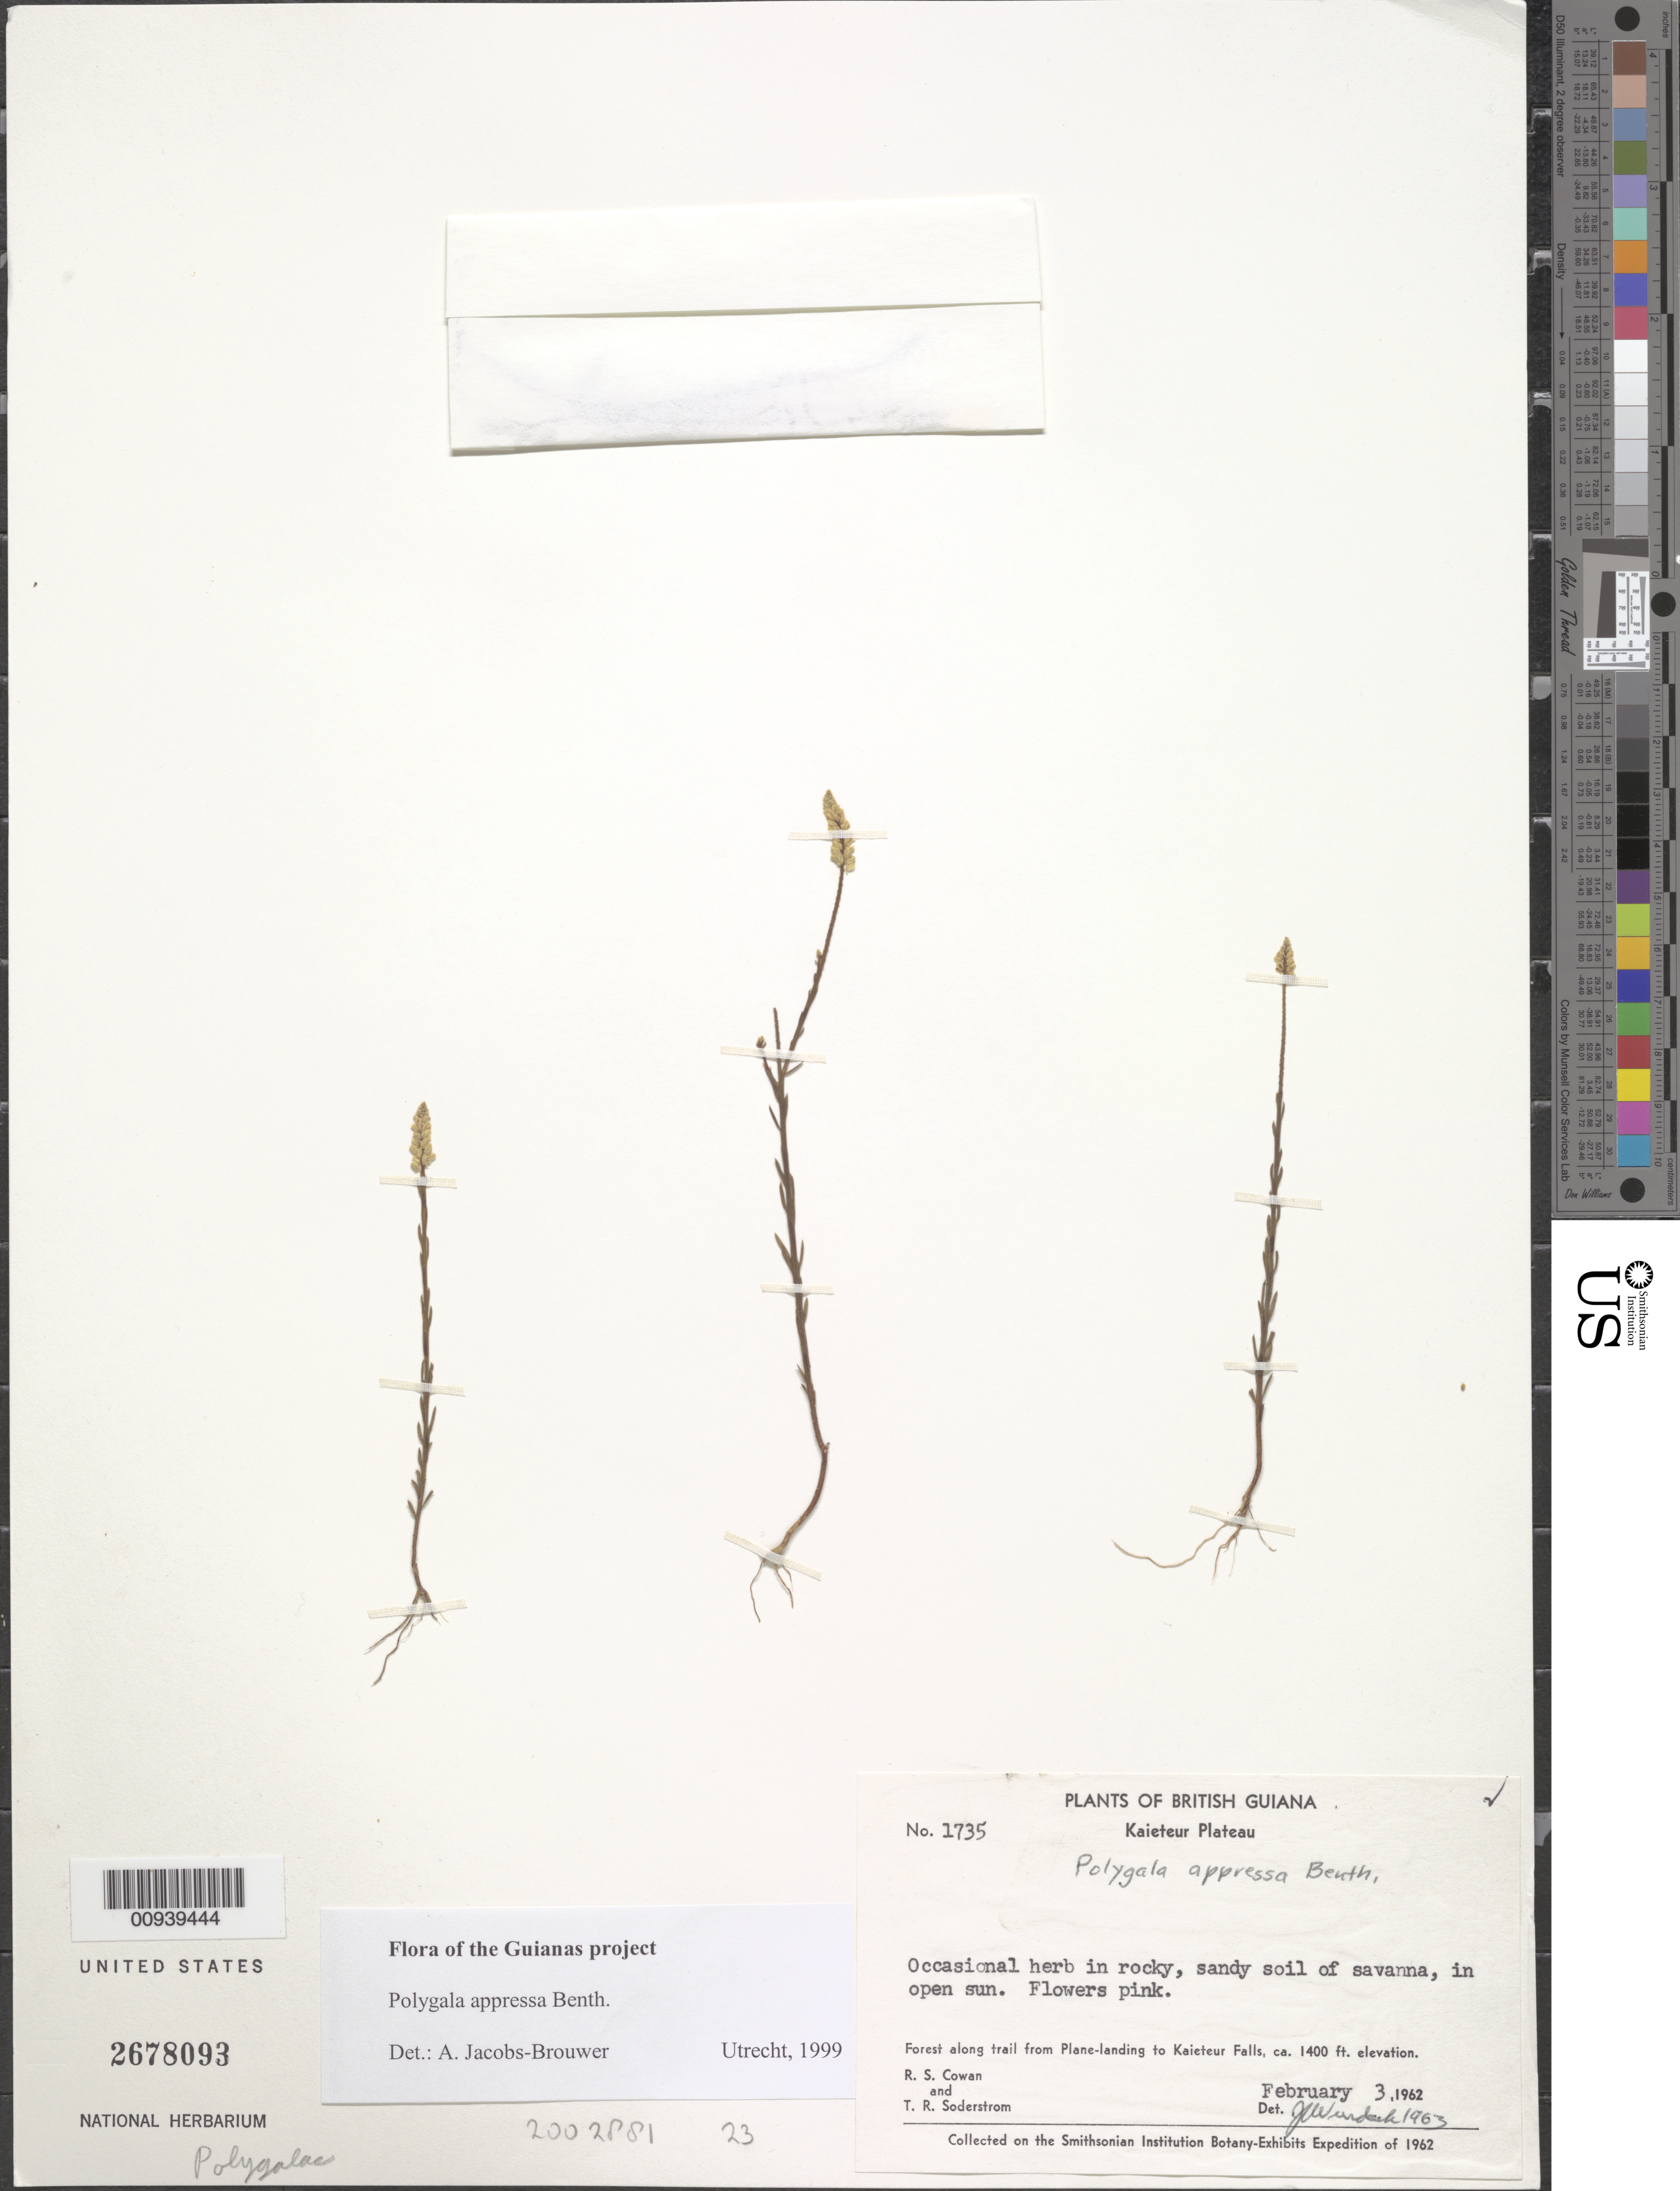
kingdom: Plantae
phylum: Tracheophyta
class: Magnoliopsida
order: Fabales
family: Polygalaceae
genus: Polygala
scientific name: Polygala appressa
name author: Benth.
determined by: Jacobs-Brouwer, A.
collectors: R. S. Cowan & T. R. Soderstrom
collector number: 1735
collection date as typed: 3-Feb-62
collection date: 1962-02-03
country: Guyana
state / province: Potaro-Siparuni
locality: Kaieteur Plateau, along trail from plane landing to Kaieteur Falls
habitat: Rocky, sandy soil of savanna, in open sun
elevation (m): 427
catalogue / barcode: US 2678093